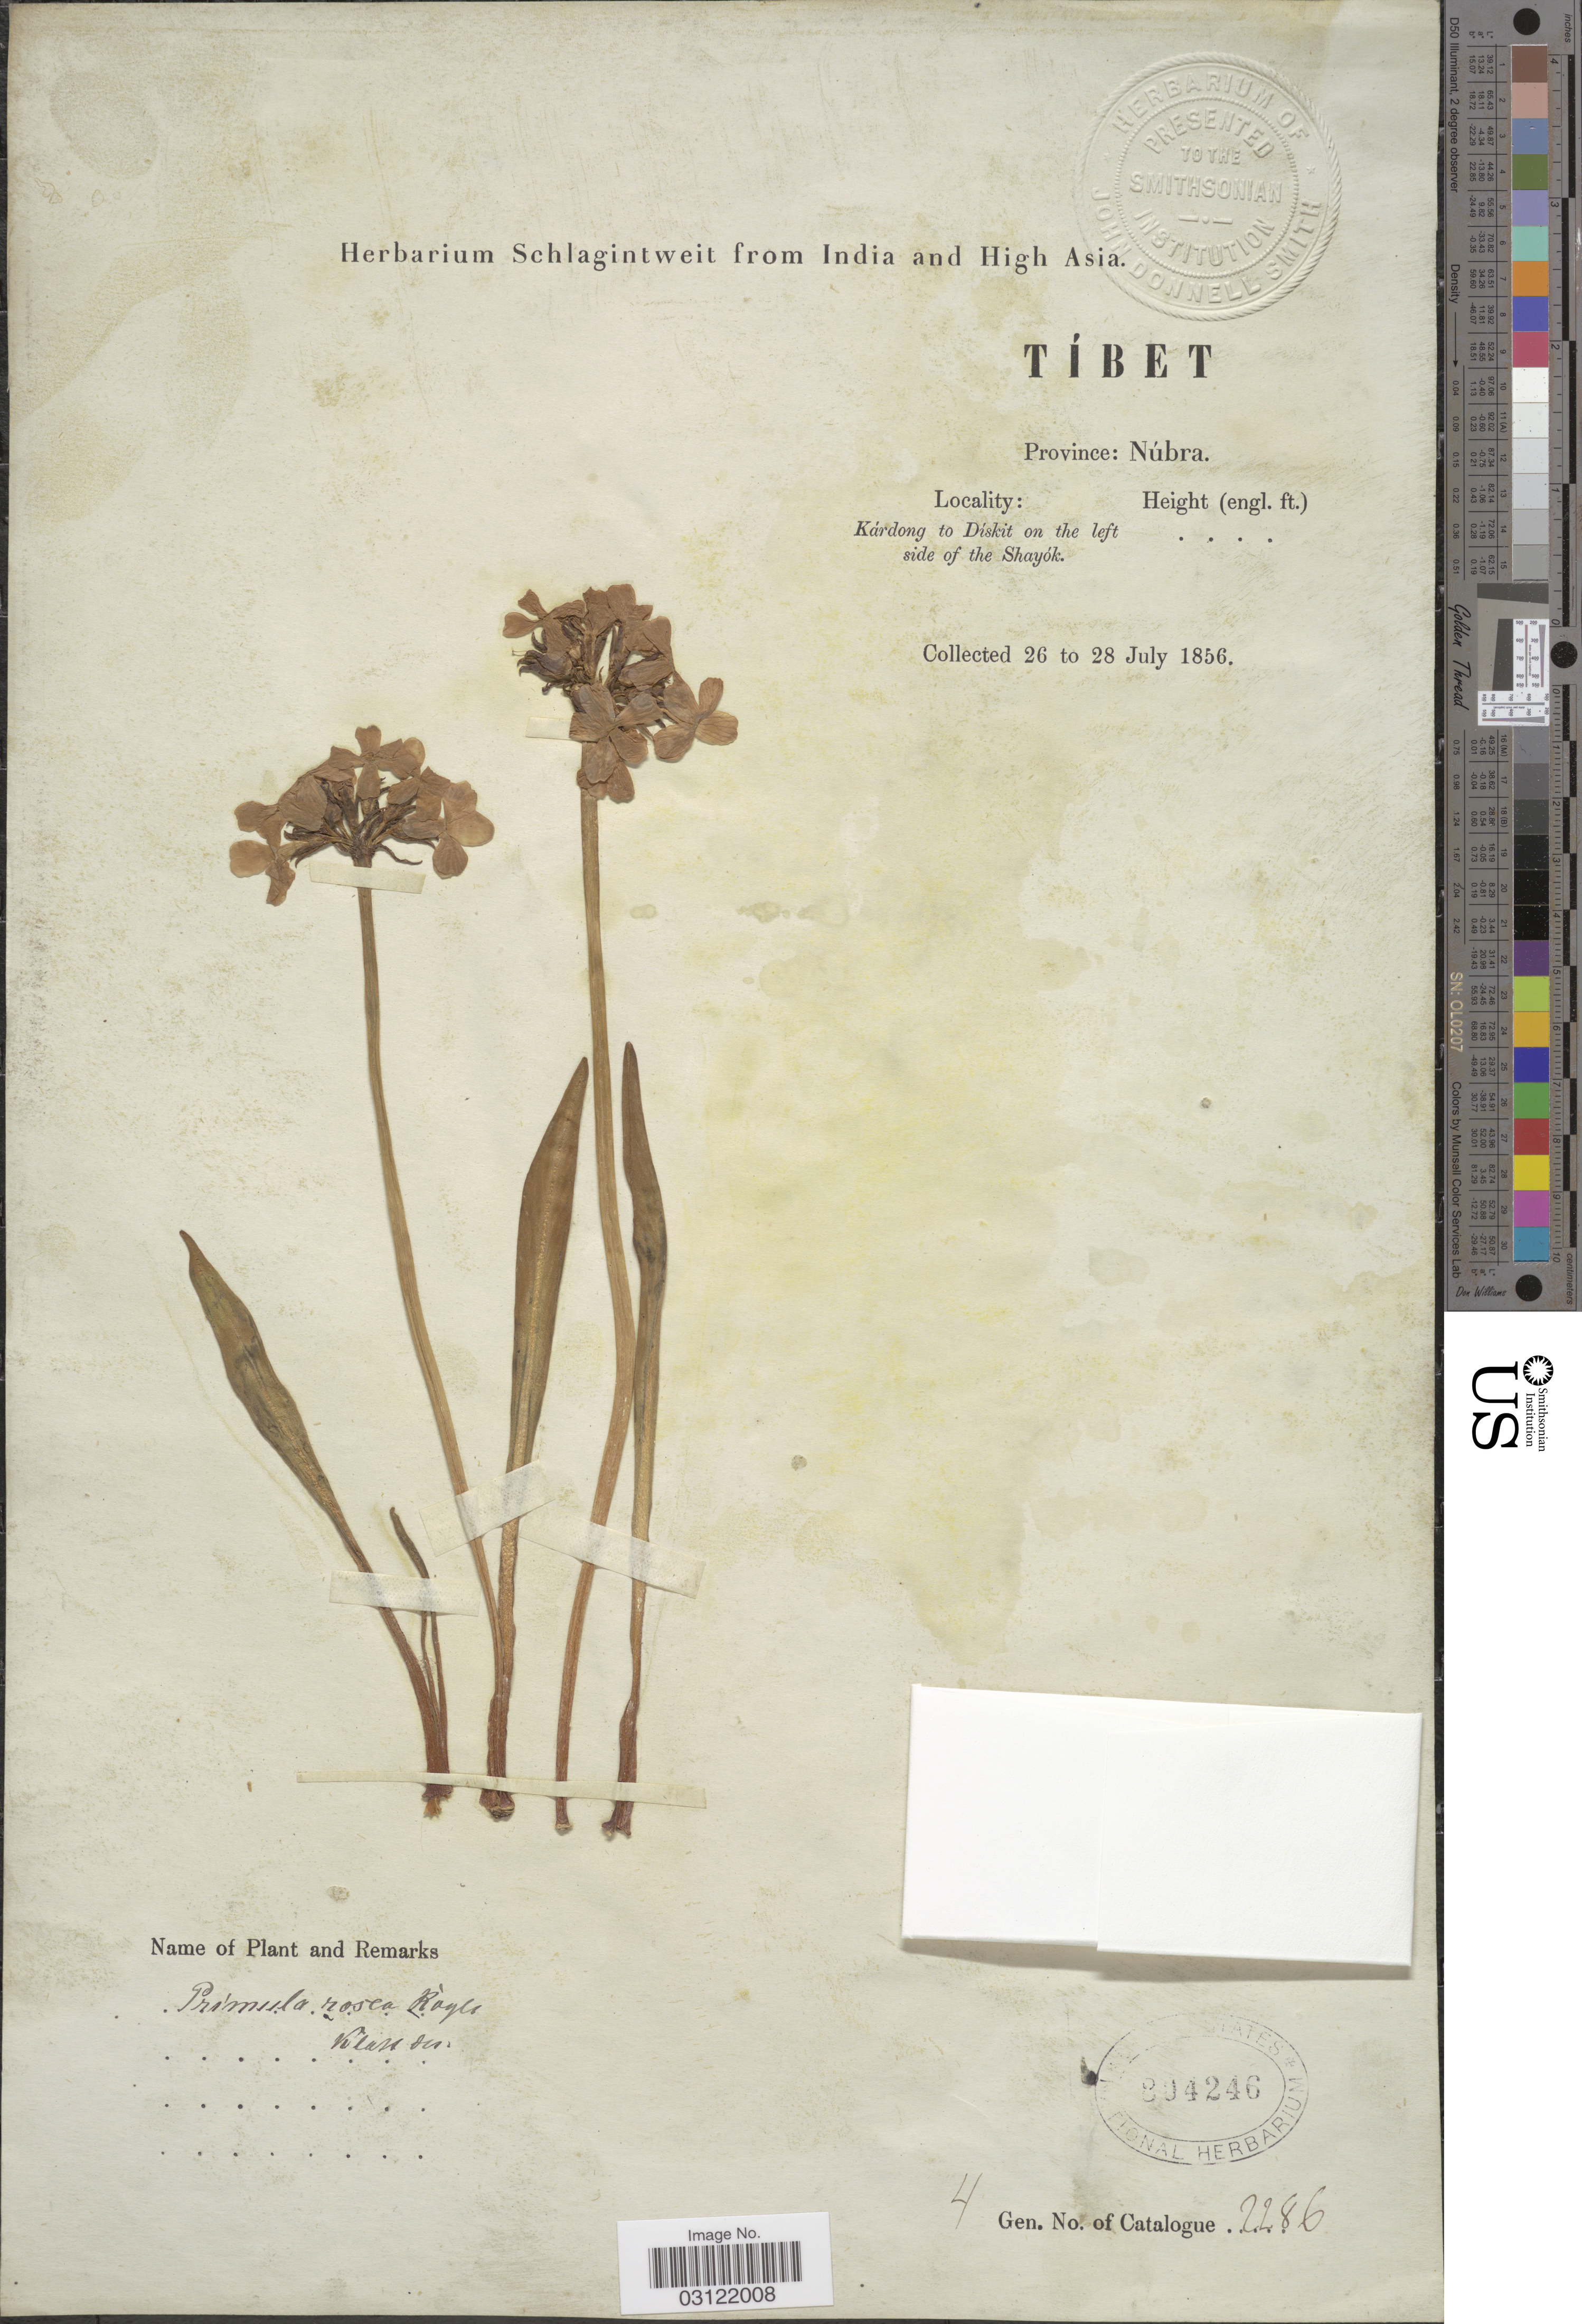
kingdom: Plantae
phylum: Tracheophyta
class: Magnoliopsida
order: Ericales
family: Primulaceae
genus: Primula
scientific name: Primula rosea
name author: Royle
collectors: ex herb. Schlagintweit from India and High Asia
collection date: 1856-07-26/1856-07-28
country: China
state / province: Xizang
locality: Tíbet, Province: Núbra. Kárdong to Dískit on the left side of the Shayók.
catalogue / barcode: US 804246